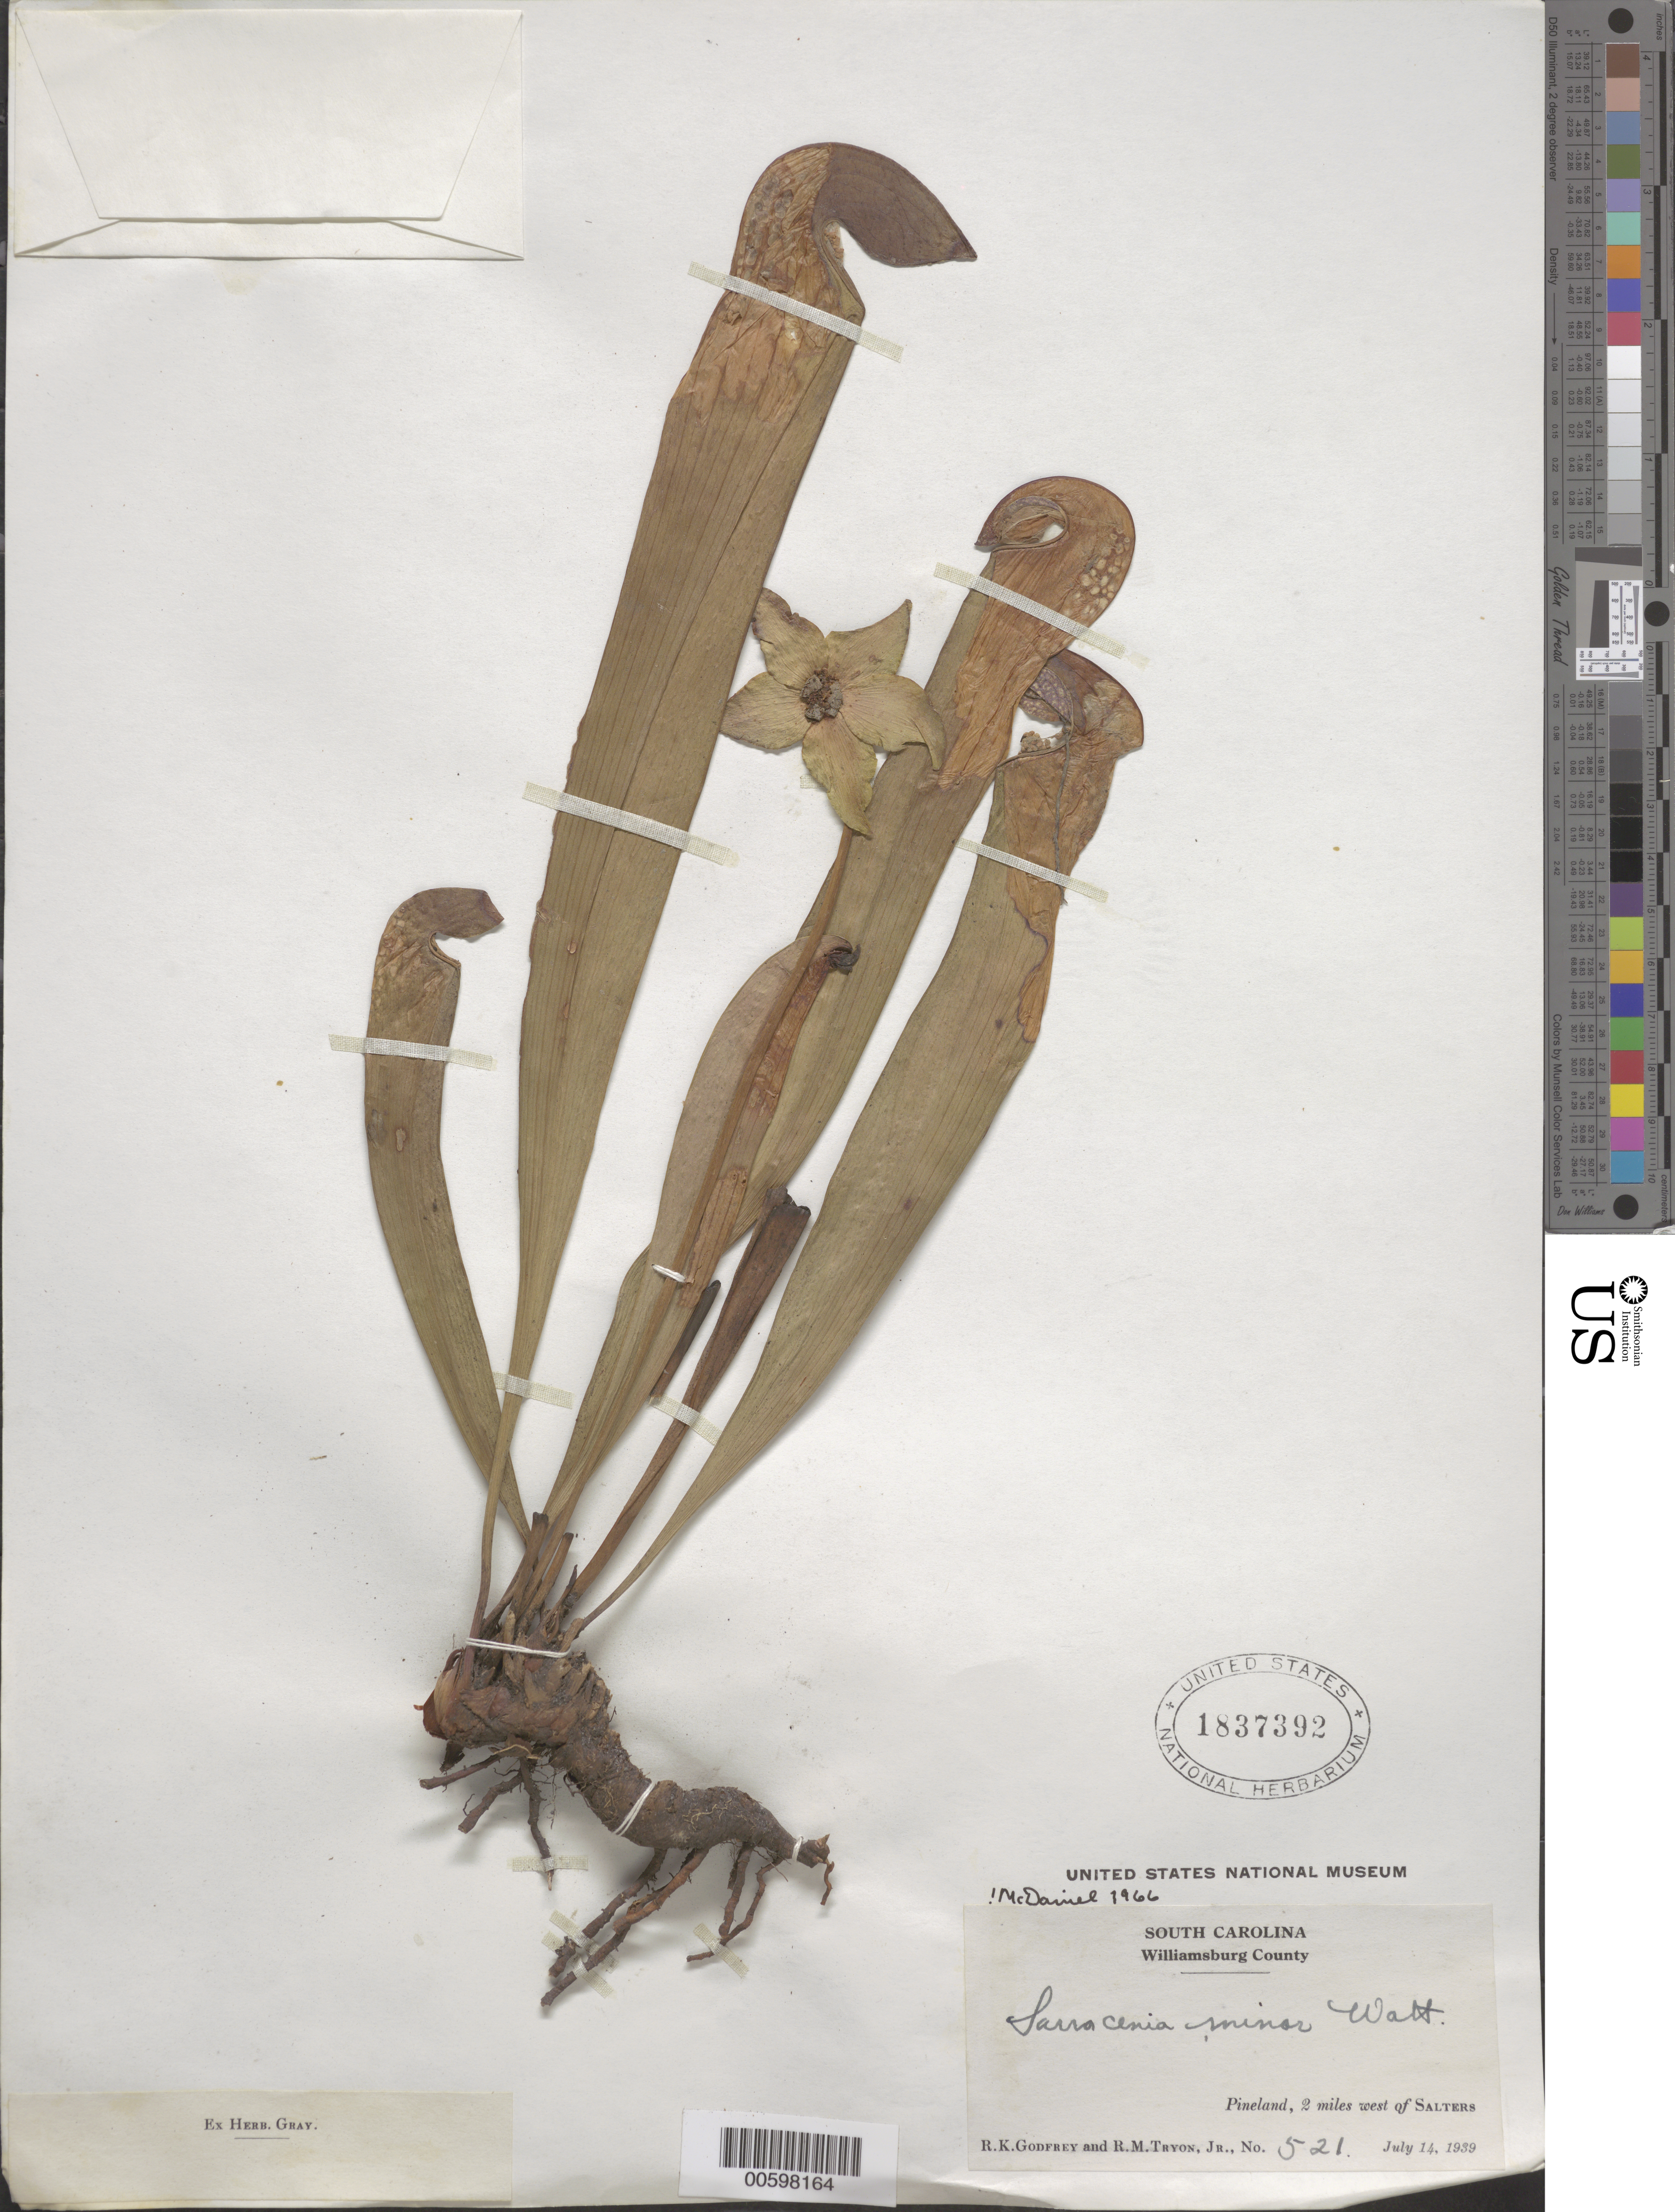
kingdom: Plantae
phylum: Tracheophyta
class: Magnoliopsida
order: Ericales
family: Sarraceniaceae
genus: Sarracenia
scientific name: Sarracenia minor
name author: Walter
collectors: R. K. Godfrey & R. M. Tryon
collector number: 521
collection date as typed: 14 Jul 1939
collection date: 1939-07-14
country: United States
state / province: South Carolina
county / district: Williamsburg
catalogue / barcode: US 1837392